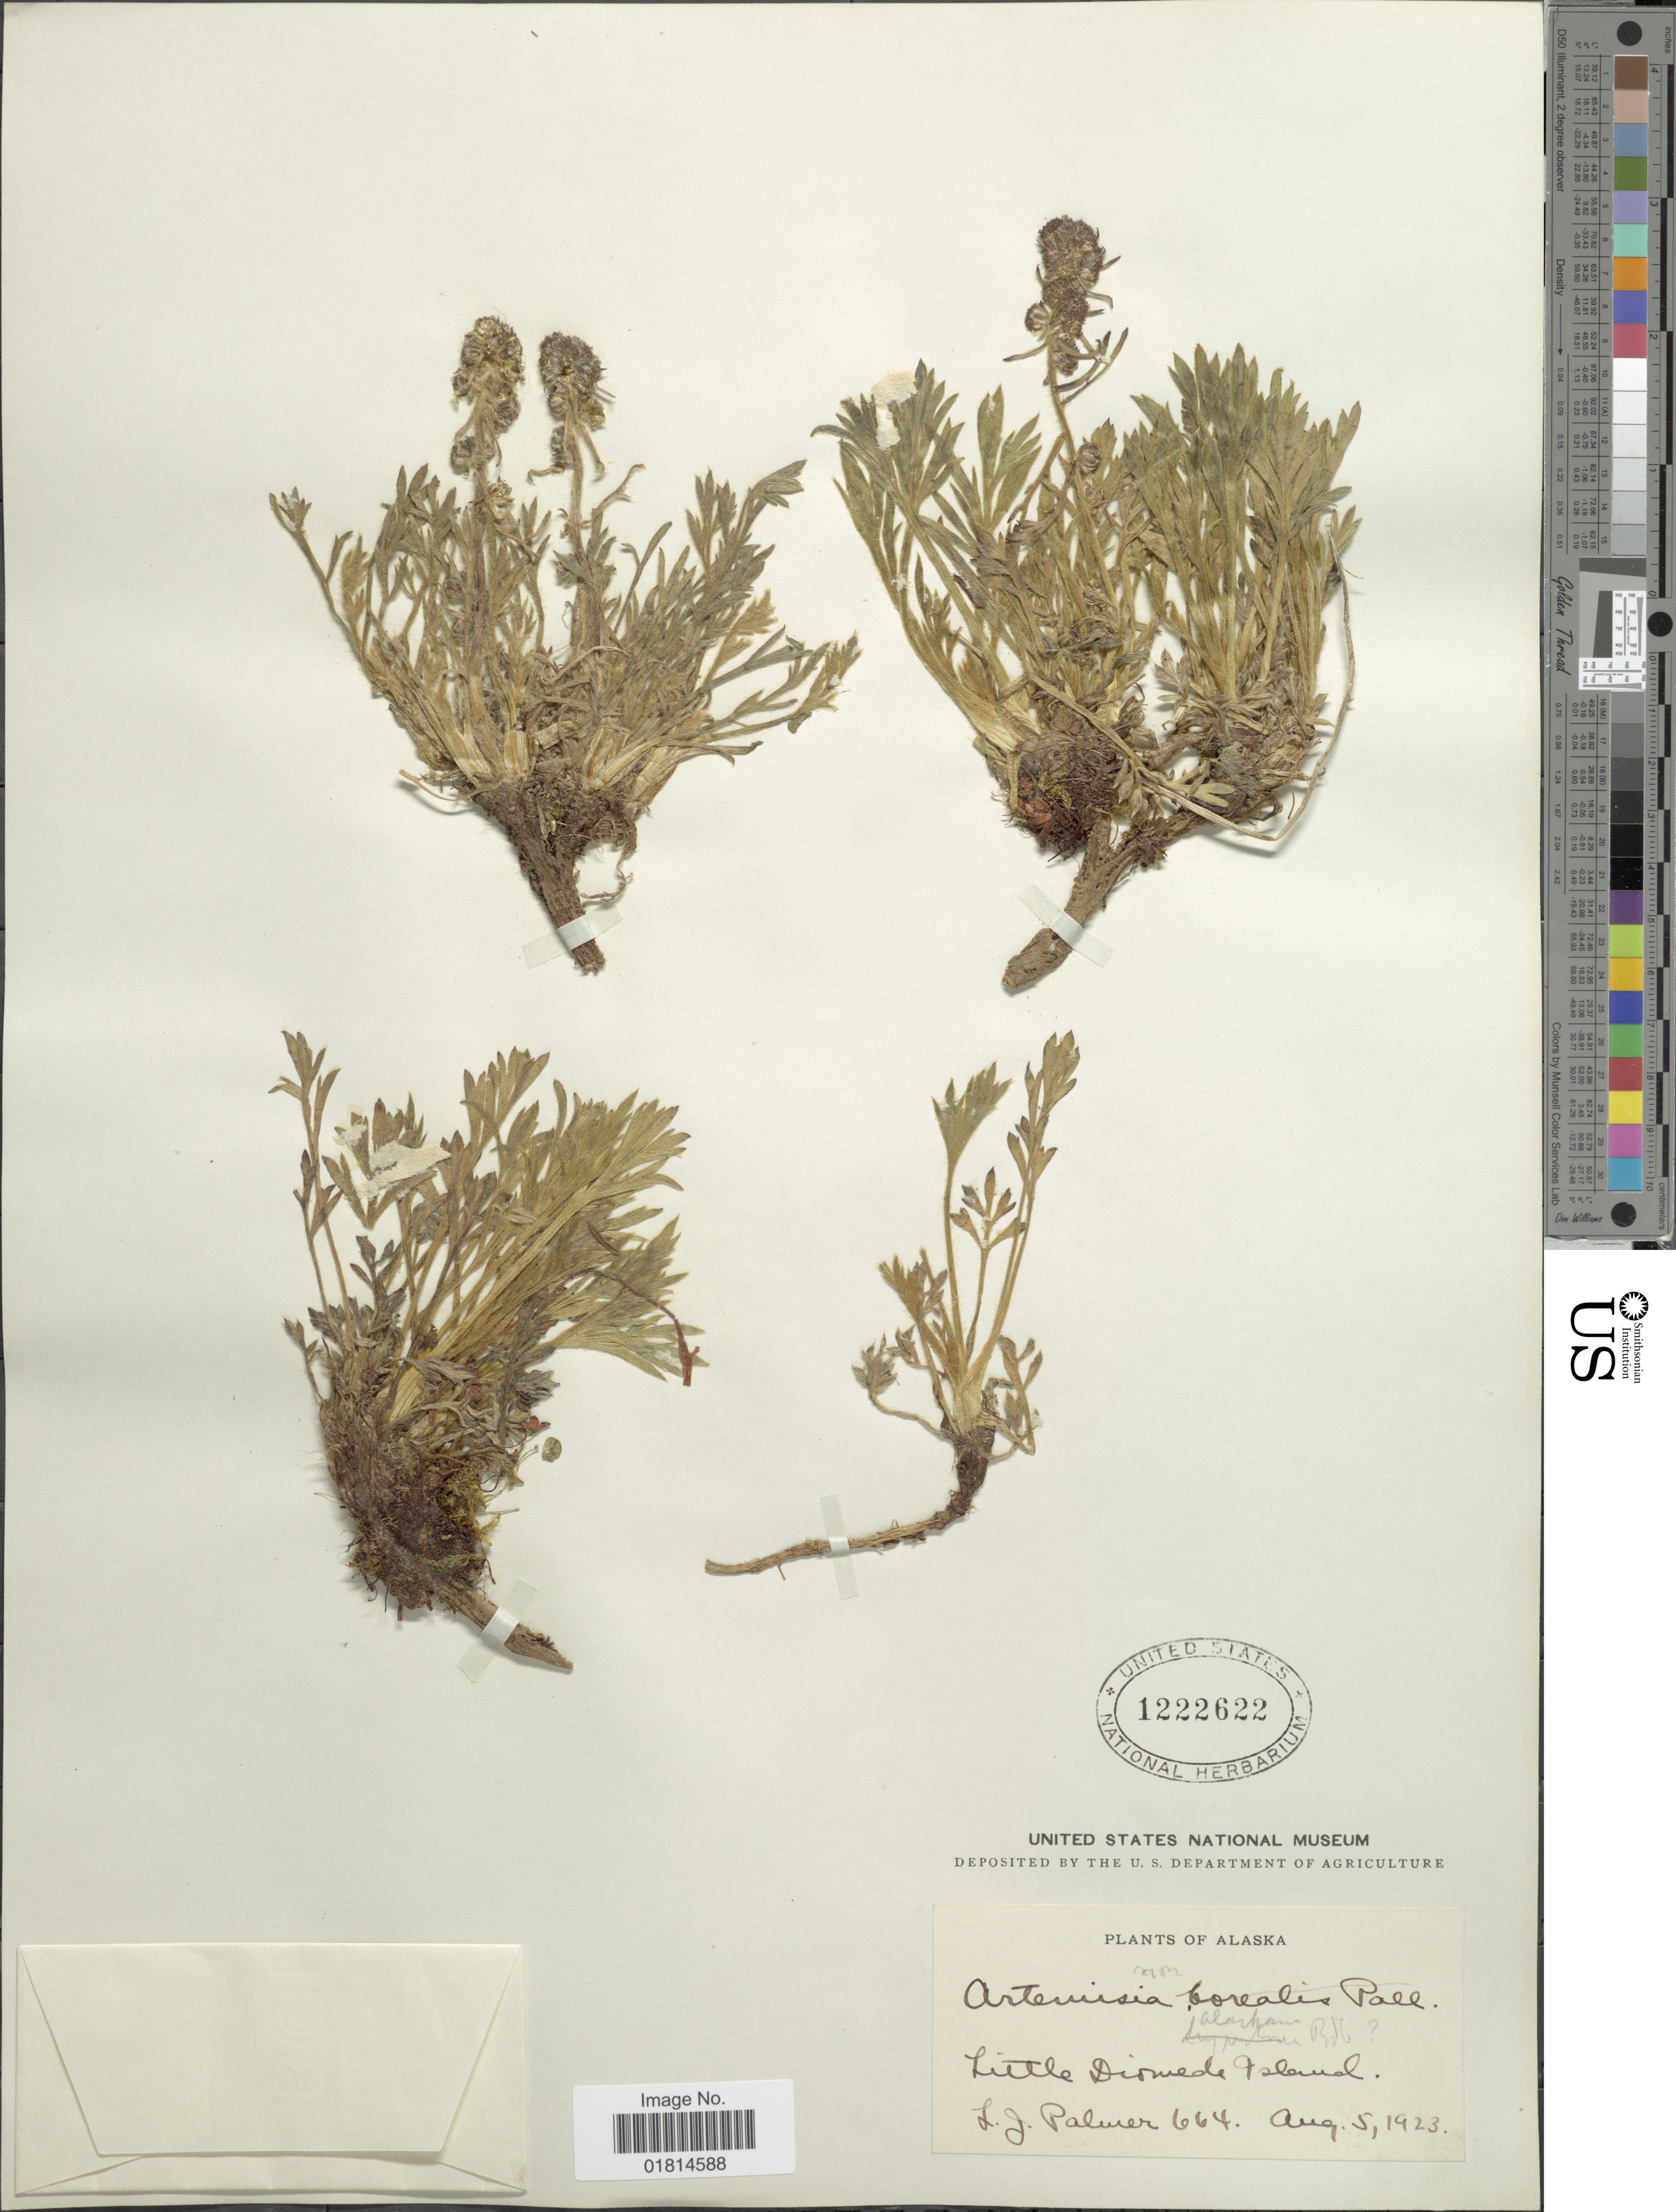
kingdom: Plantae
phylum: Tracheophyta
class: Magnoliopsida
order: Asterales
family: Asteraceae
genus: Artemisia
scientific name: Artemisia borealis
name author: Pall.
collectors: L. J. Palmer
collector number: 664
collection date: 1923-08-05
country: United States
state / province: Alaska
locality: Little Diomede Island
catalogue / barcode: US 1222622